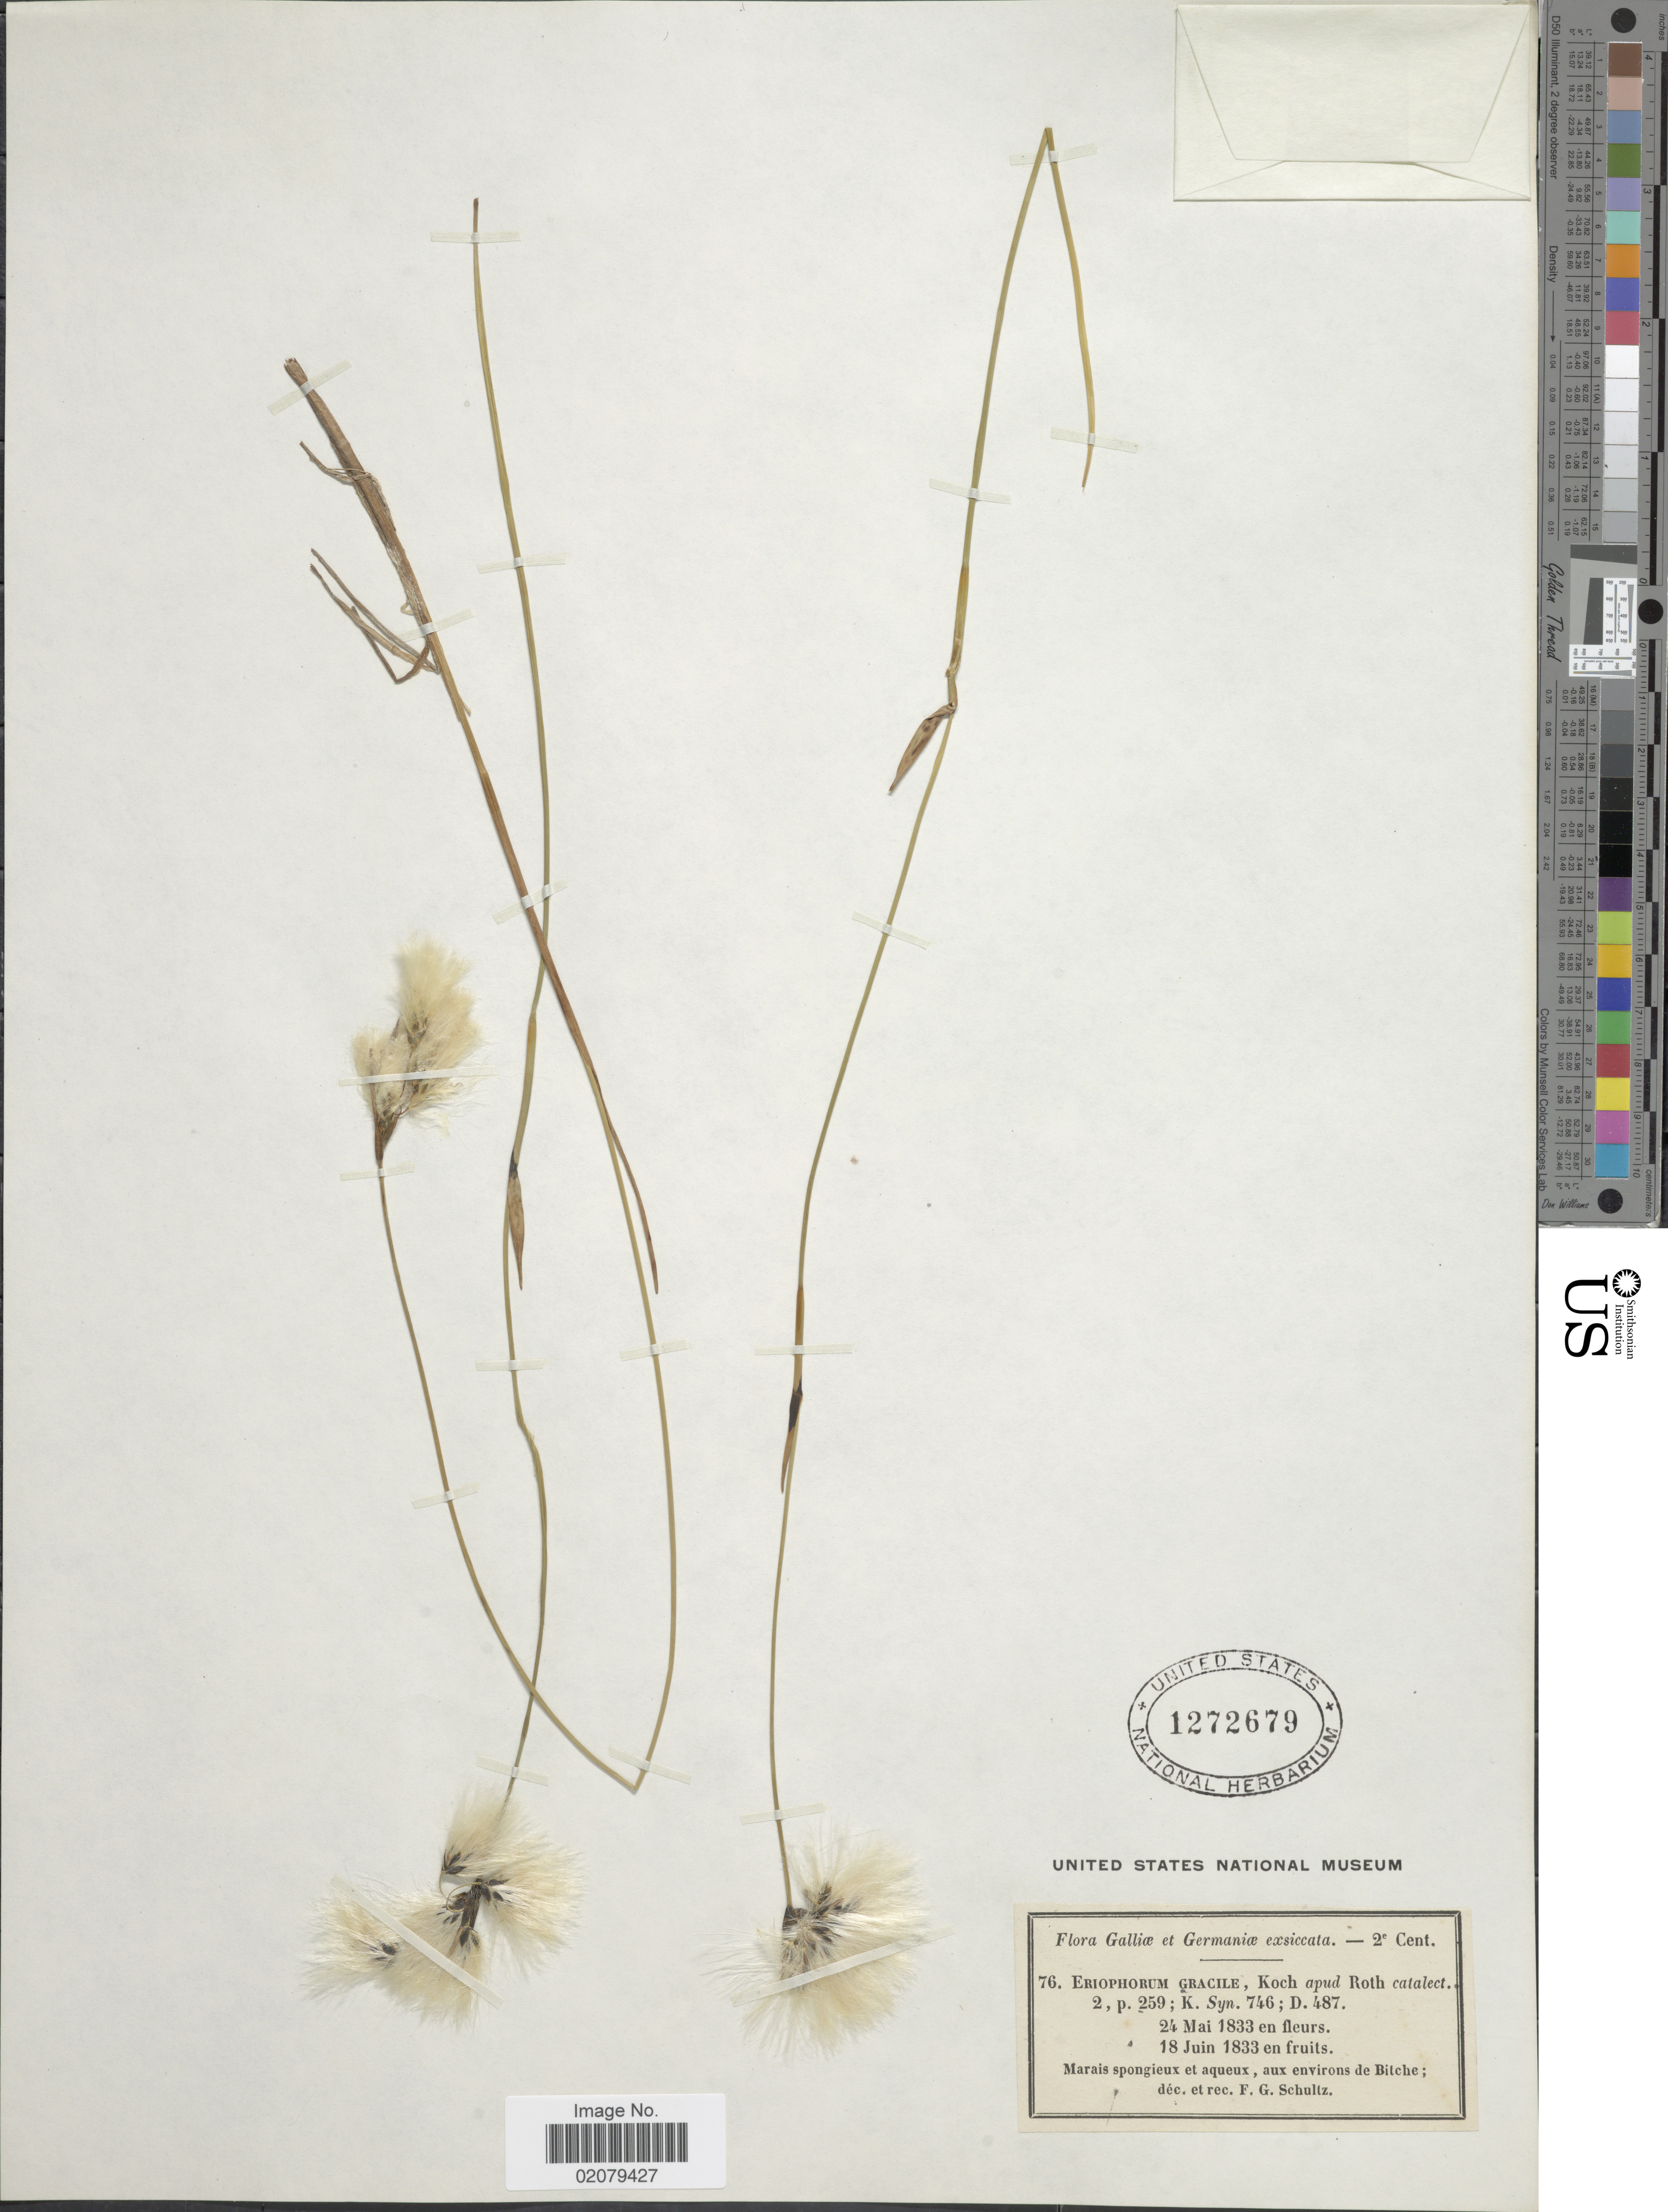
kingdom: Plantae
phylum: Tracheophyta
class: Liliopsida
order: Poales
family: Cyperaceae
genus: Eriophorum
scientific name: Eriophorum gracile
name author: W.D.J. Koch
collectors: F. Schultz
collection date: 1833-05-24/1833-06-18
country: France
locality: Marais spongieux et aqueux, aux environs de Bitche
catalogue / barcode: US 1272679